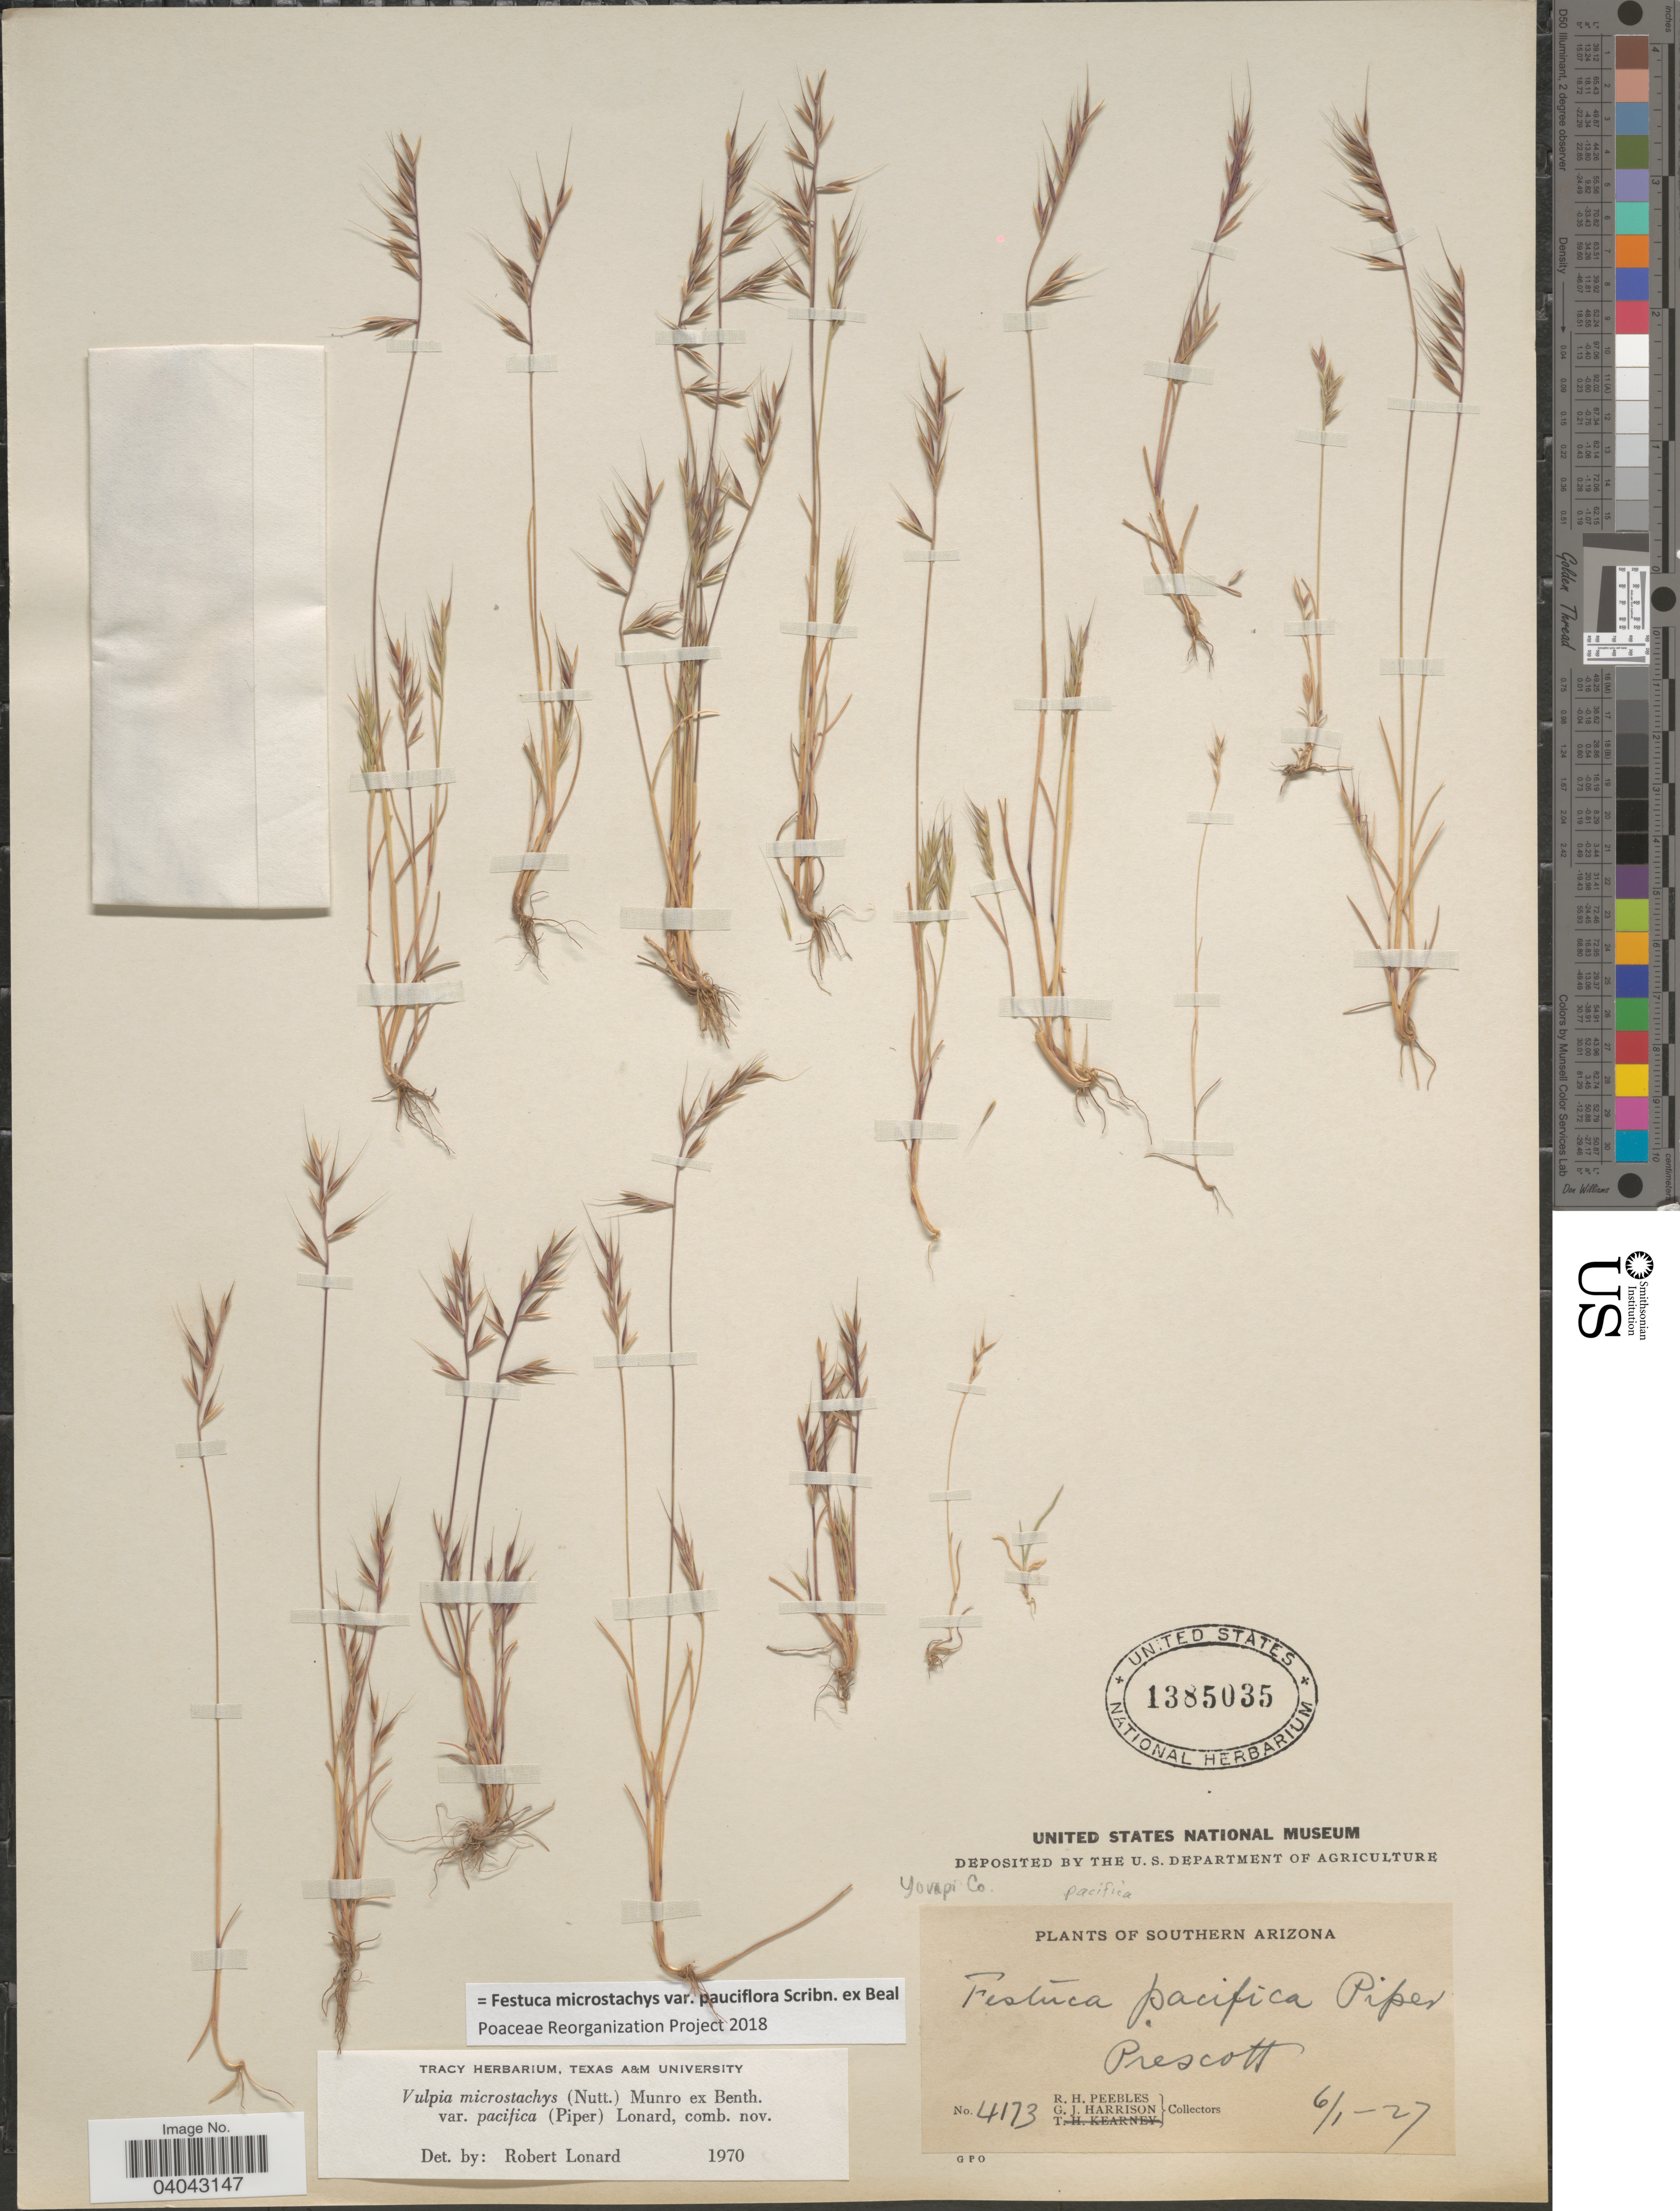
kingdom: Plantae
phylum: Tracheophyta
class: Liliopsida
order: Poales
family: Poaceae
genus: Festuca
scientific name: Festuca microstachys var. pauciflora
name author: Scribn. ex W.J. Beal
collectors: R. H. Peebles & G. J. Harrison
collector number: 4173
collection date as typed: Transcribed d/m/y: 1/6/27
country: United States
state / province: Arizona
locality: Southern Arizona. Prescott. Yovapi Co.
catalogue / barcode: US 1385035